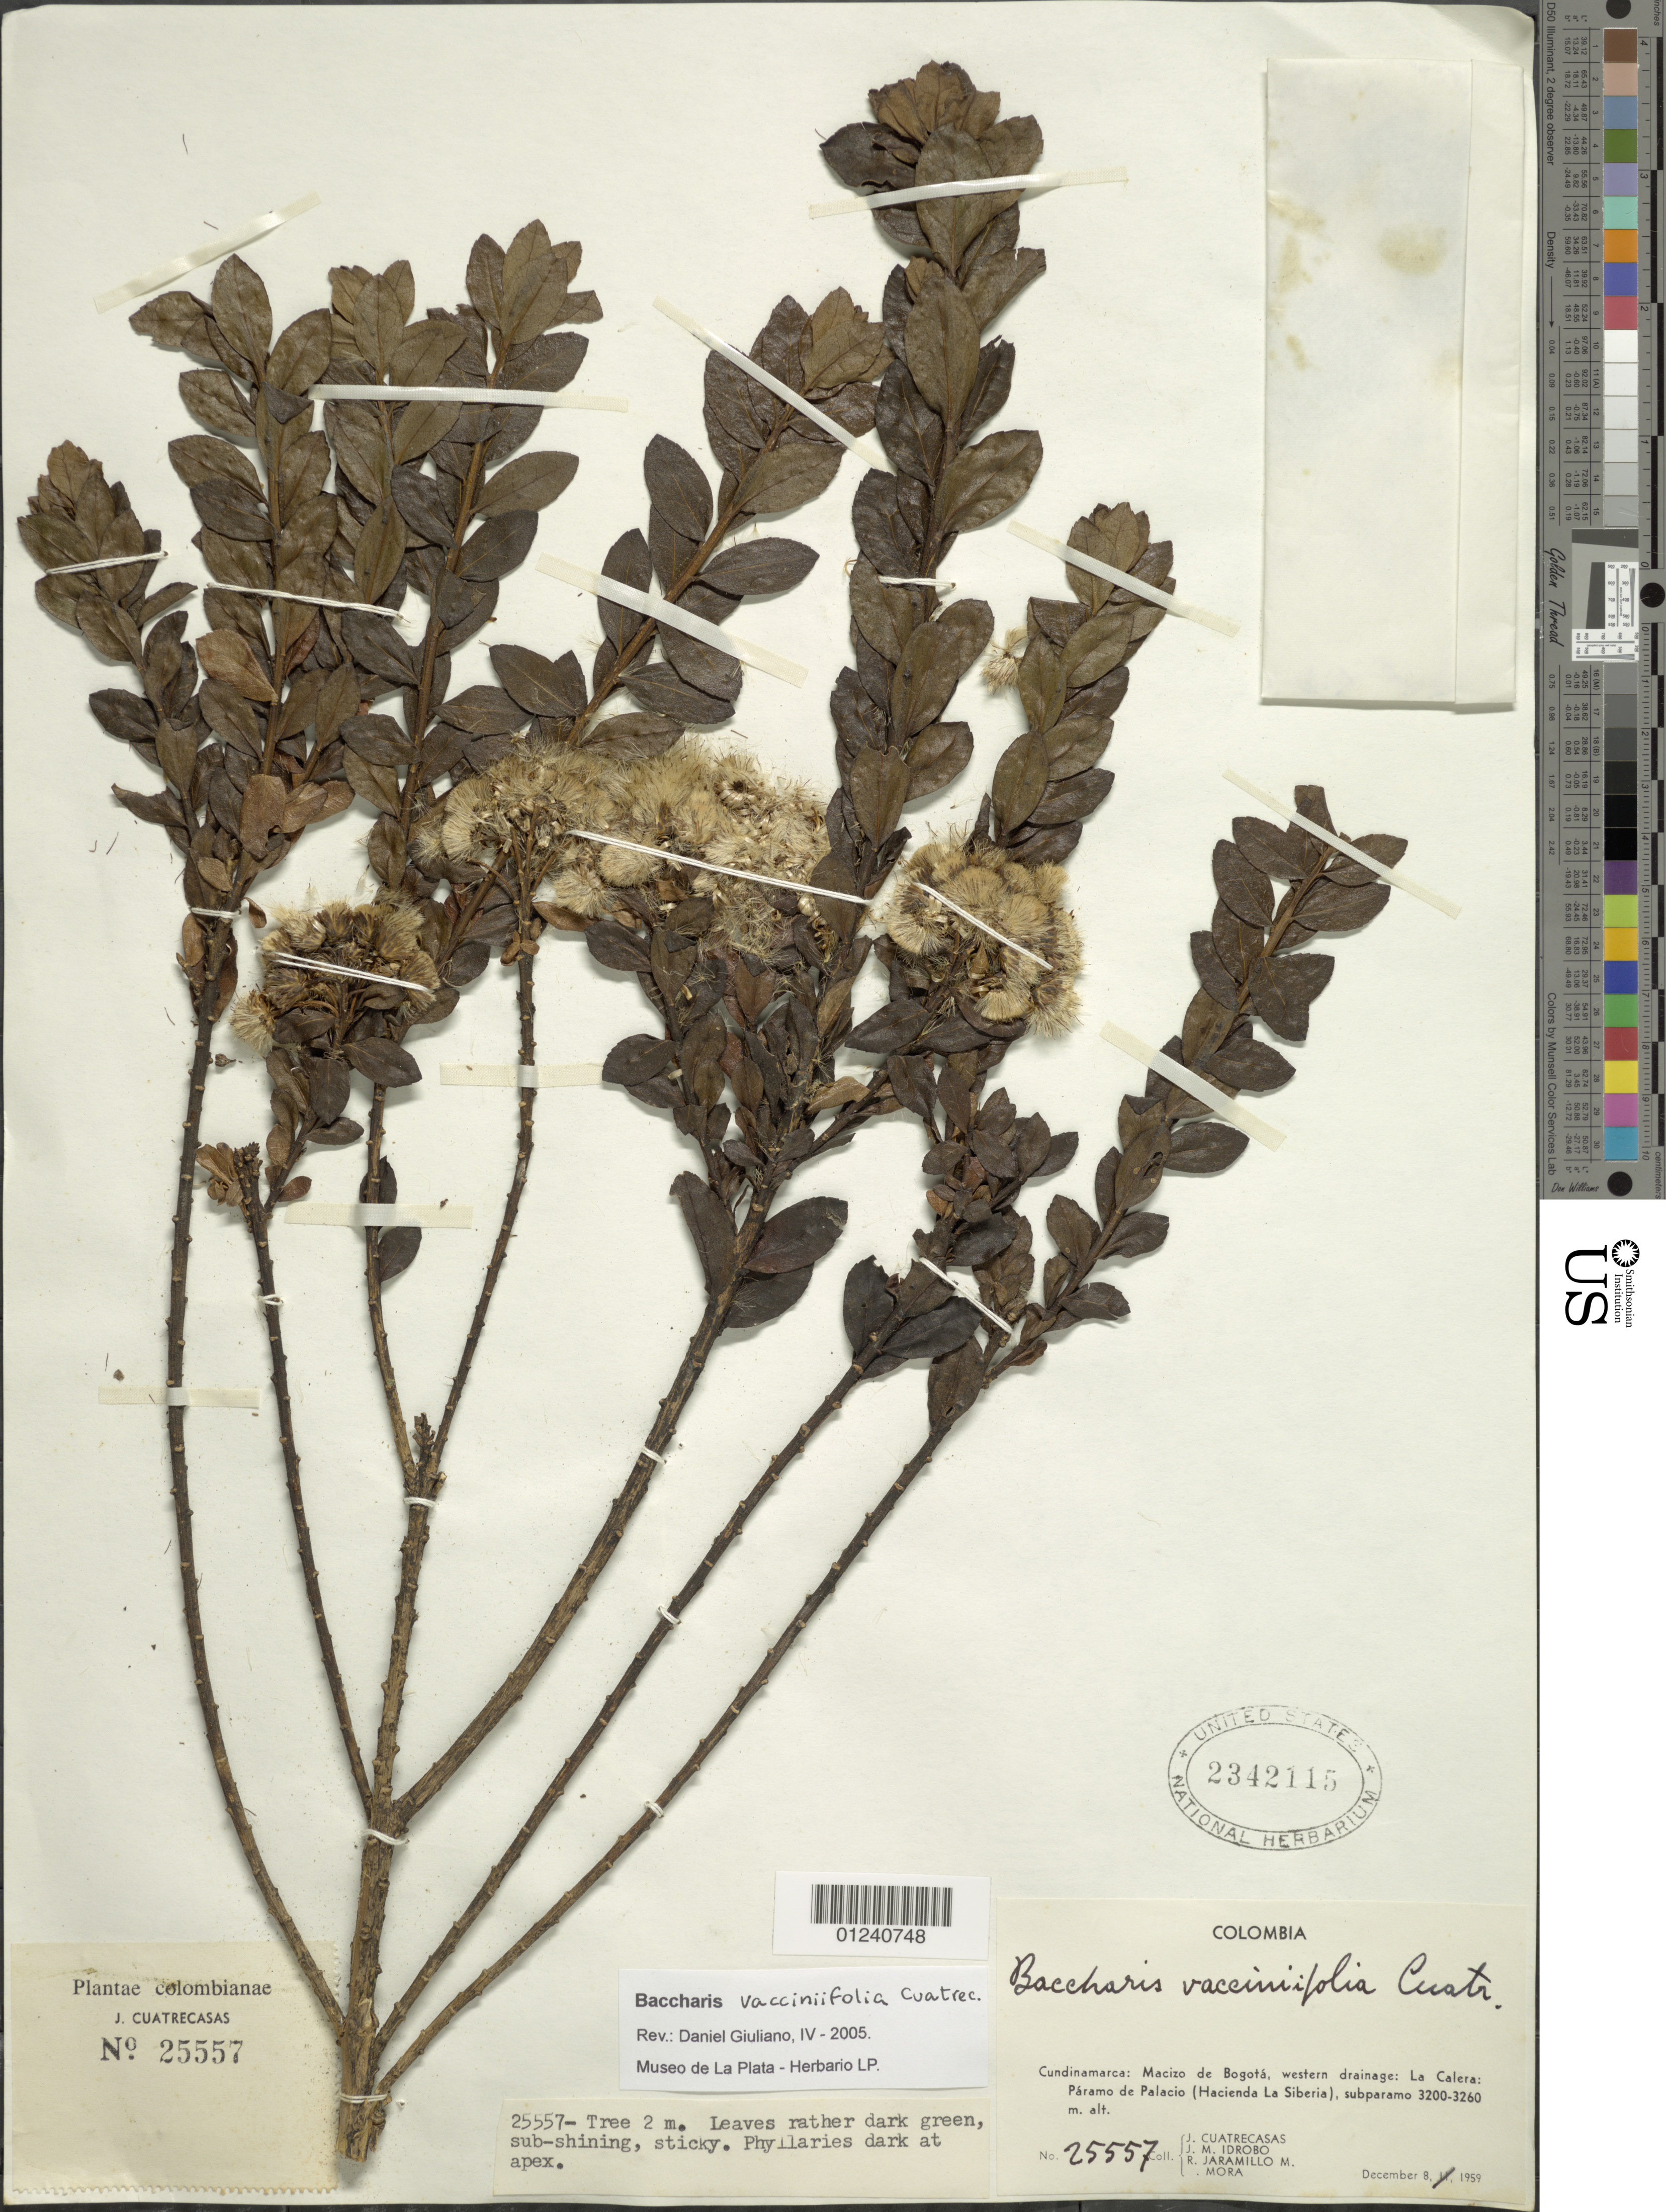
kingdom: Plantae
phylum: Tracheophyta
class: Magnoliopsida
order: Asterales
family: Asteraceae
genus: Baccharis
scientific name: Baccharis vacciniifolia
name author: Cuatrec.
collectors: J. Cuatrecasas, J. M. Idrobo, R. Jaramillo M. & L. Mora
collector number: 25557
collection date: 1959-12-08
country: Colombia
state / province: Cundinamarca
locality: Macizo de Bogota, western drainage: La Calera: Paramo de Palacio (Hacienda La Siberia), subparamo.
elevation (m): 3200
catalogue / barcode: US 2342115